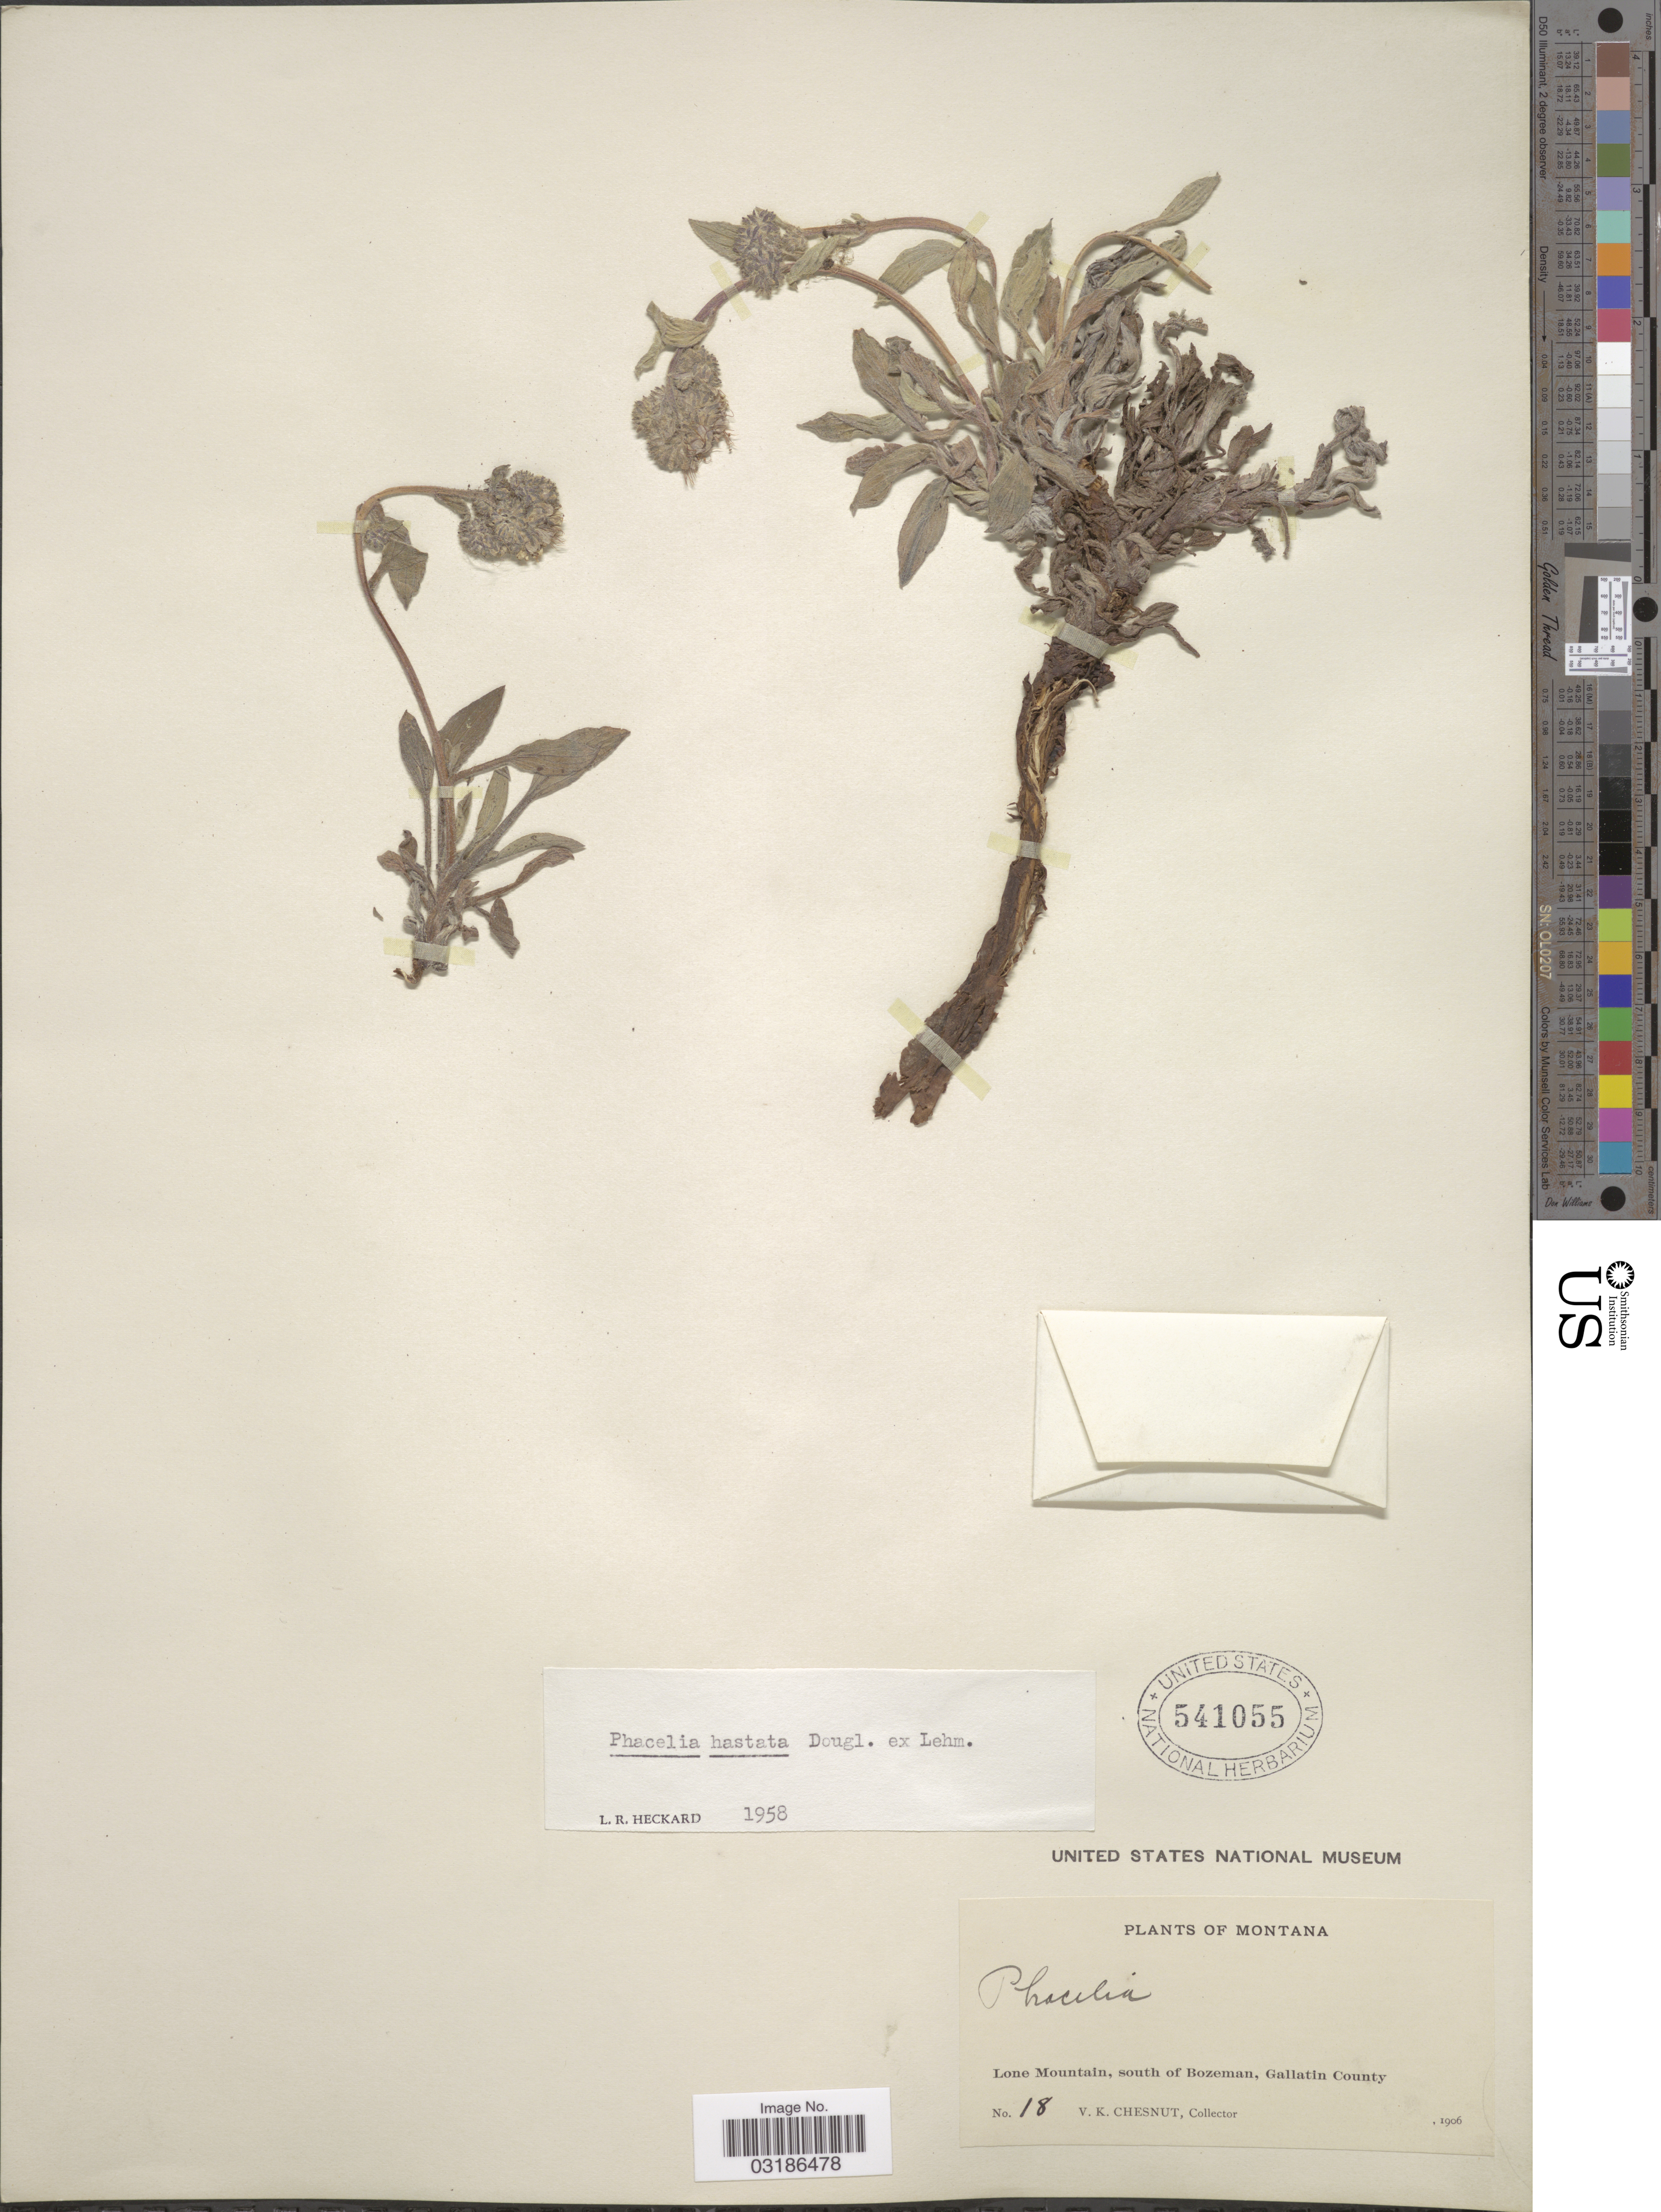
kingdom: Plantae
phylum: Tracheophyta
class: Magnoliopsida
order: Boraginales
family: Hydrophyllaceae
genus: Phacelia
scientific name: Phacelia hastata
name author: Douglas ex Lehm.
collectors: V. Chesnut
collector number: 18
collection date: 1906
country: United States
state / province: Montana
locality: Lone Mountain, south of Bozeman, Gallatin County.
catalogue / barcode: US 541055